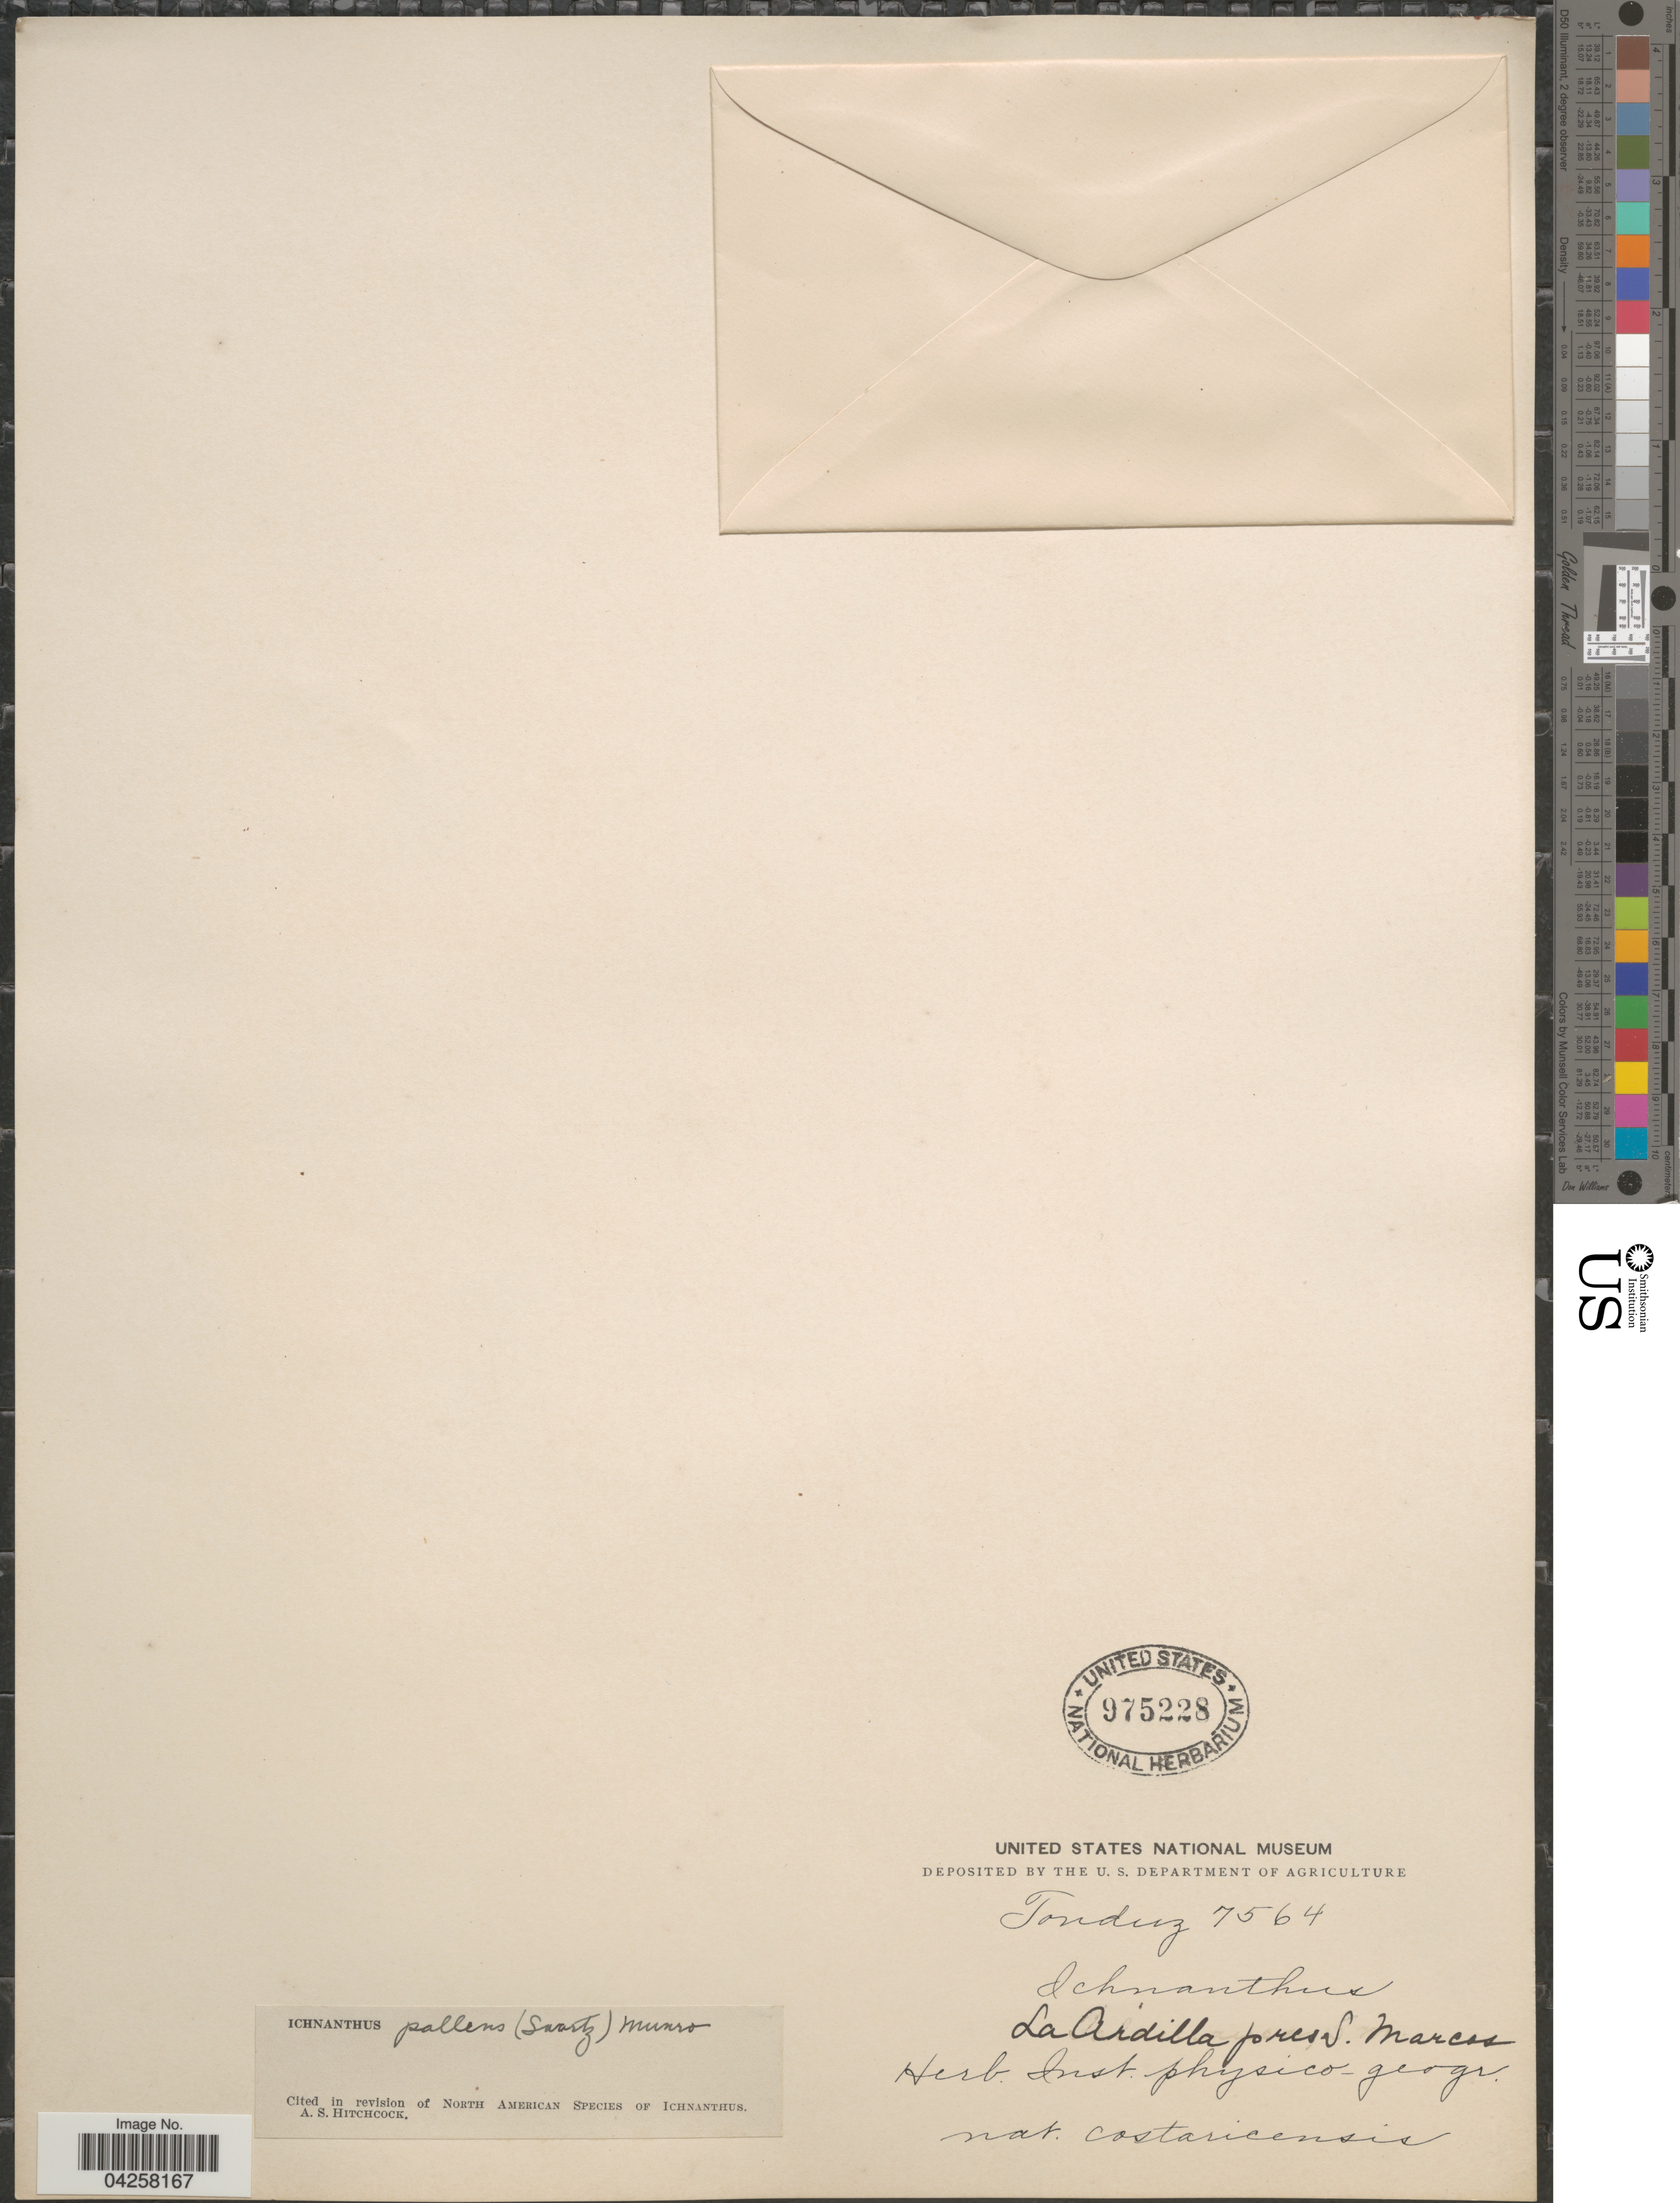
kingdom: Plantae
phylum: Tracheophyta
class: Liliopsida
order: Poales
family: Poaceae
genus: Ichnanthus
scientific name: Ichnanthus pallens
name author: (Sw.) Munro ex Benth.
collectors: Tonduz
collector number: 7564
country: Guatemala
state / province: San Marcos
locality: La Ardilla.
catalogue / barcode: US 975228